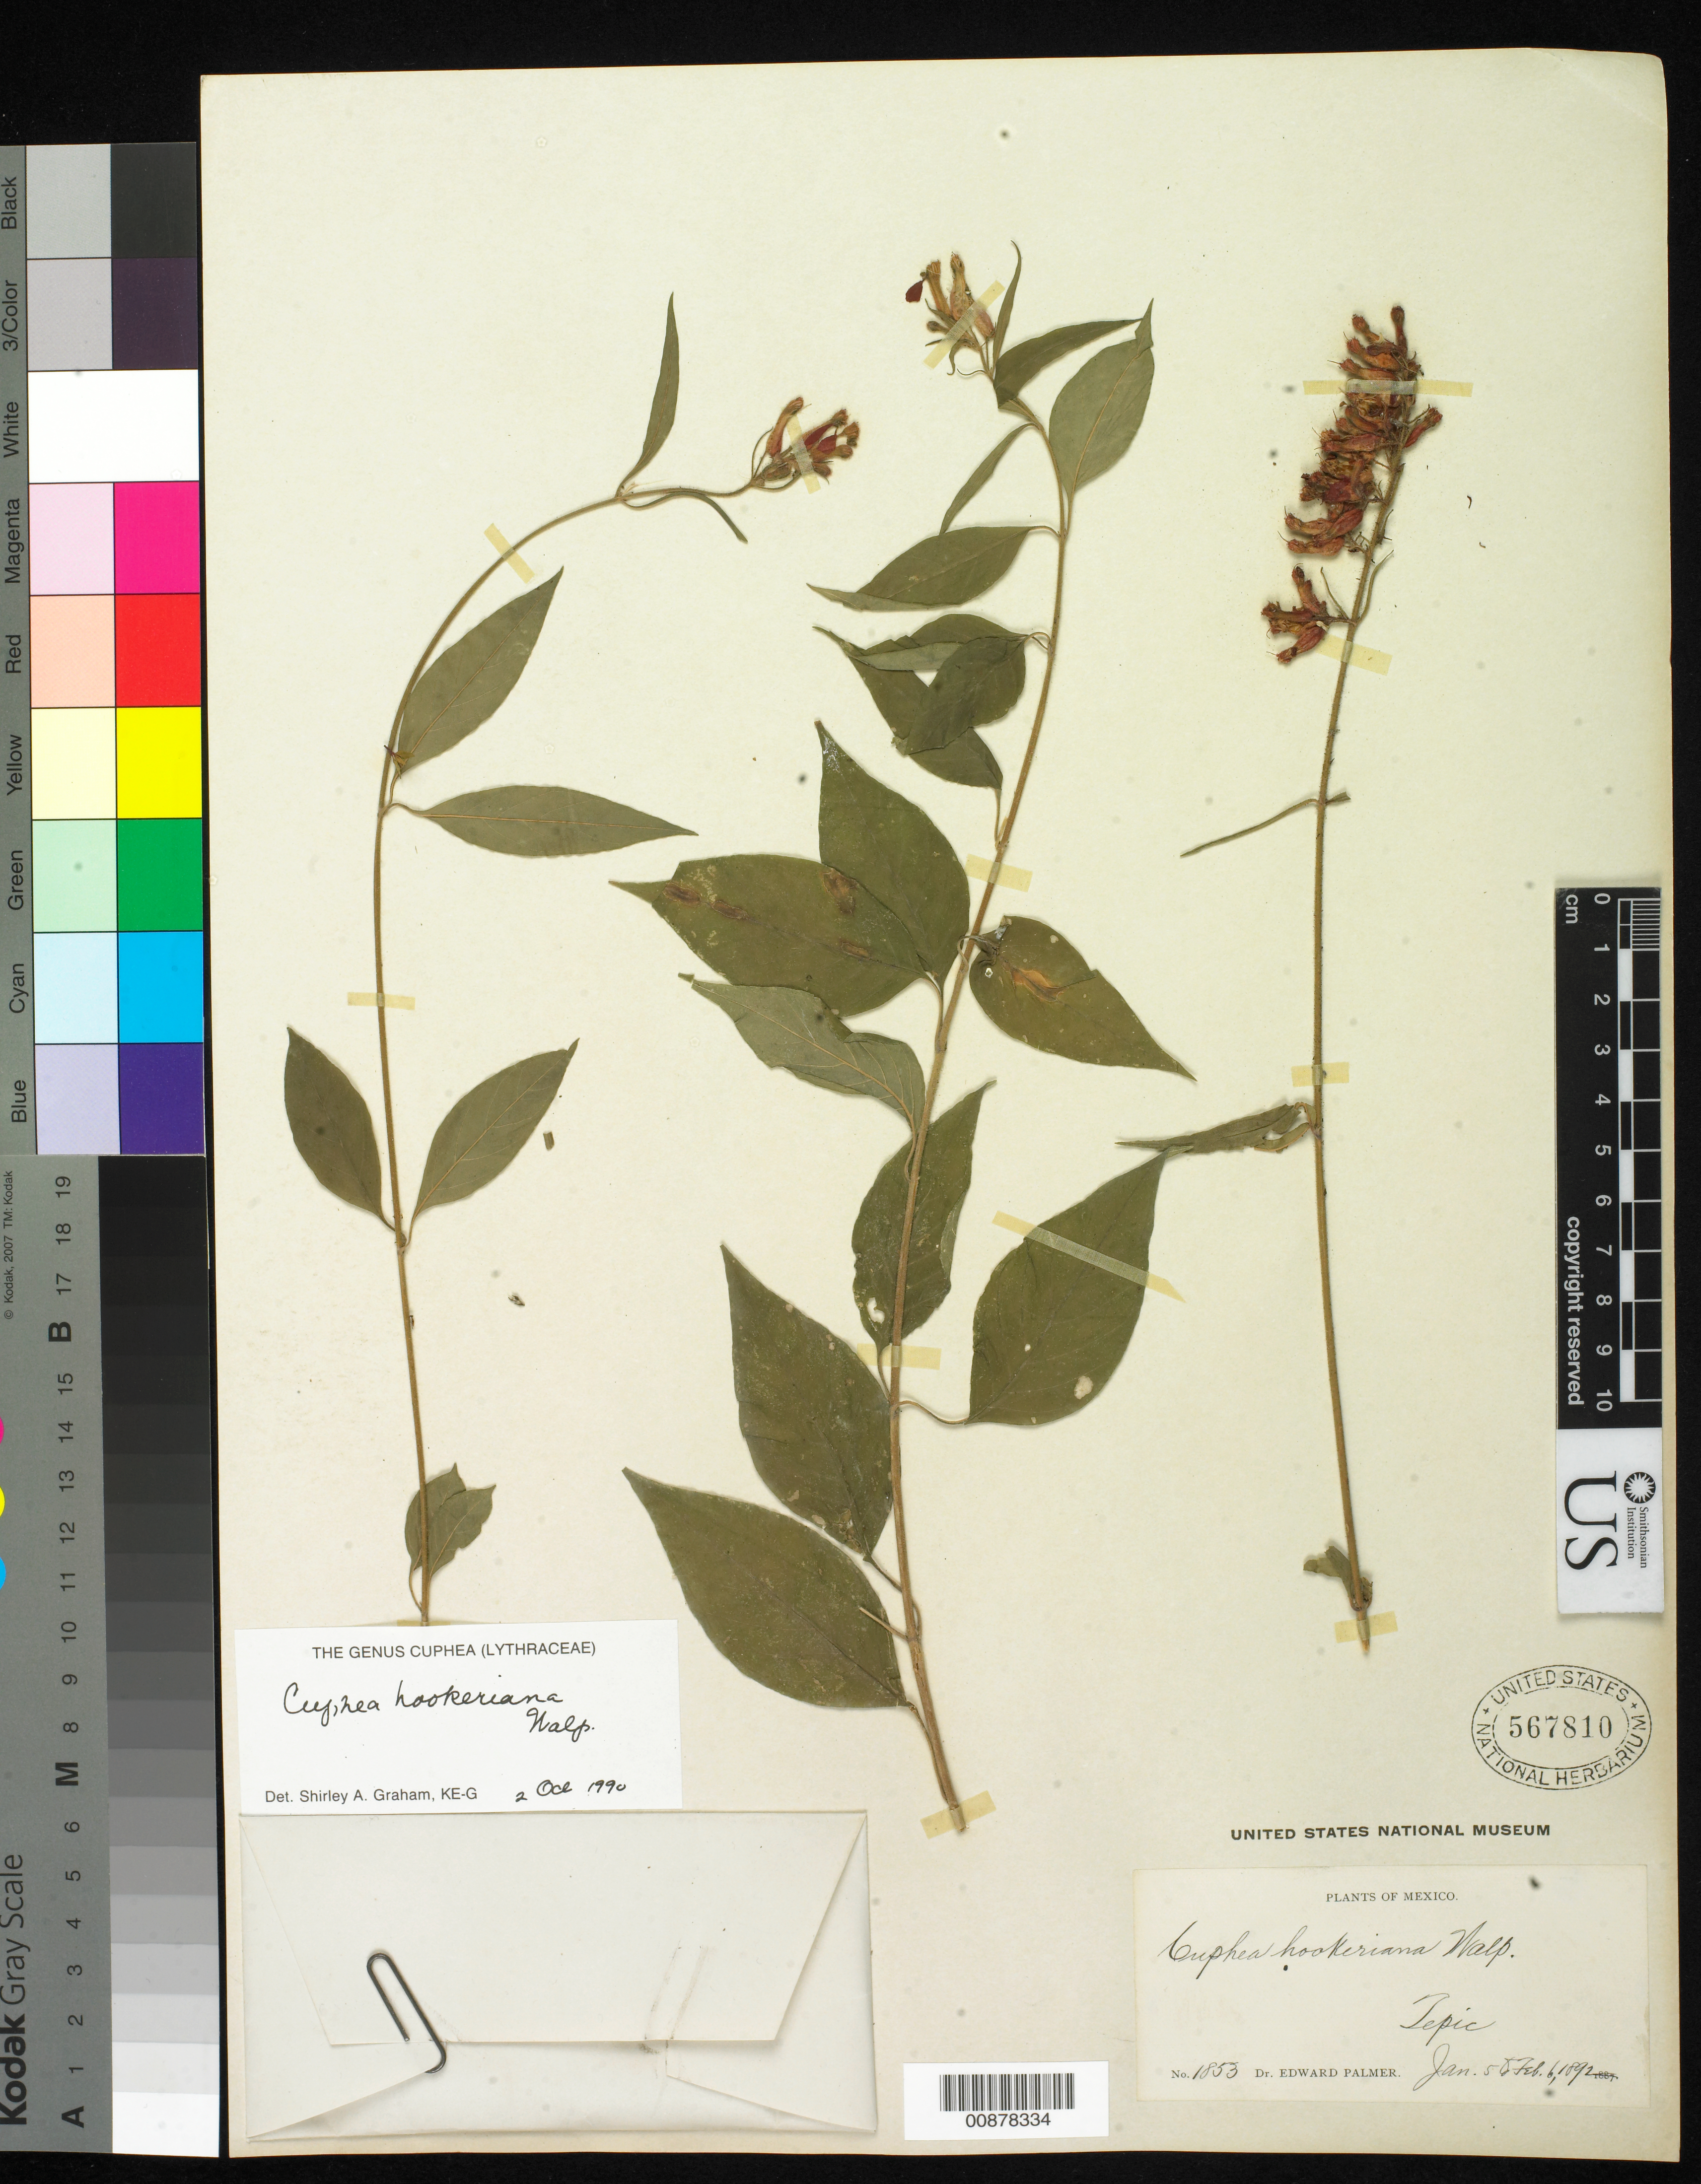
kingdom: Plantae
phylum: Tracheophyta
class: Magnoliopsida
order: Myrtales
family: Lythraceae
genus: Cuphea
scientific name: Cuphea hookeriana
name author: Walp.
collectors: E. Palmer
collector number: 1853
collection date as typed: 05 Jan 1892 to 06 Feb 1892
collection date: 1892-01-05/1892-02-06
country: Mexico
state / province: Nayarit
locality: Tepic, Nayarit.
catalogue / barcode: US 567810